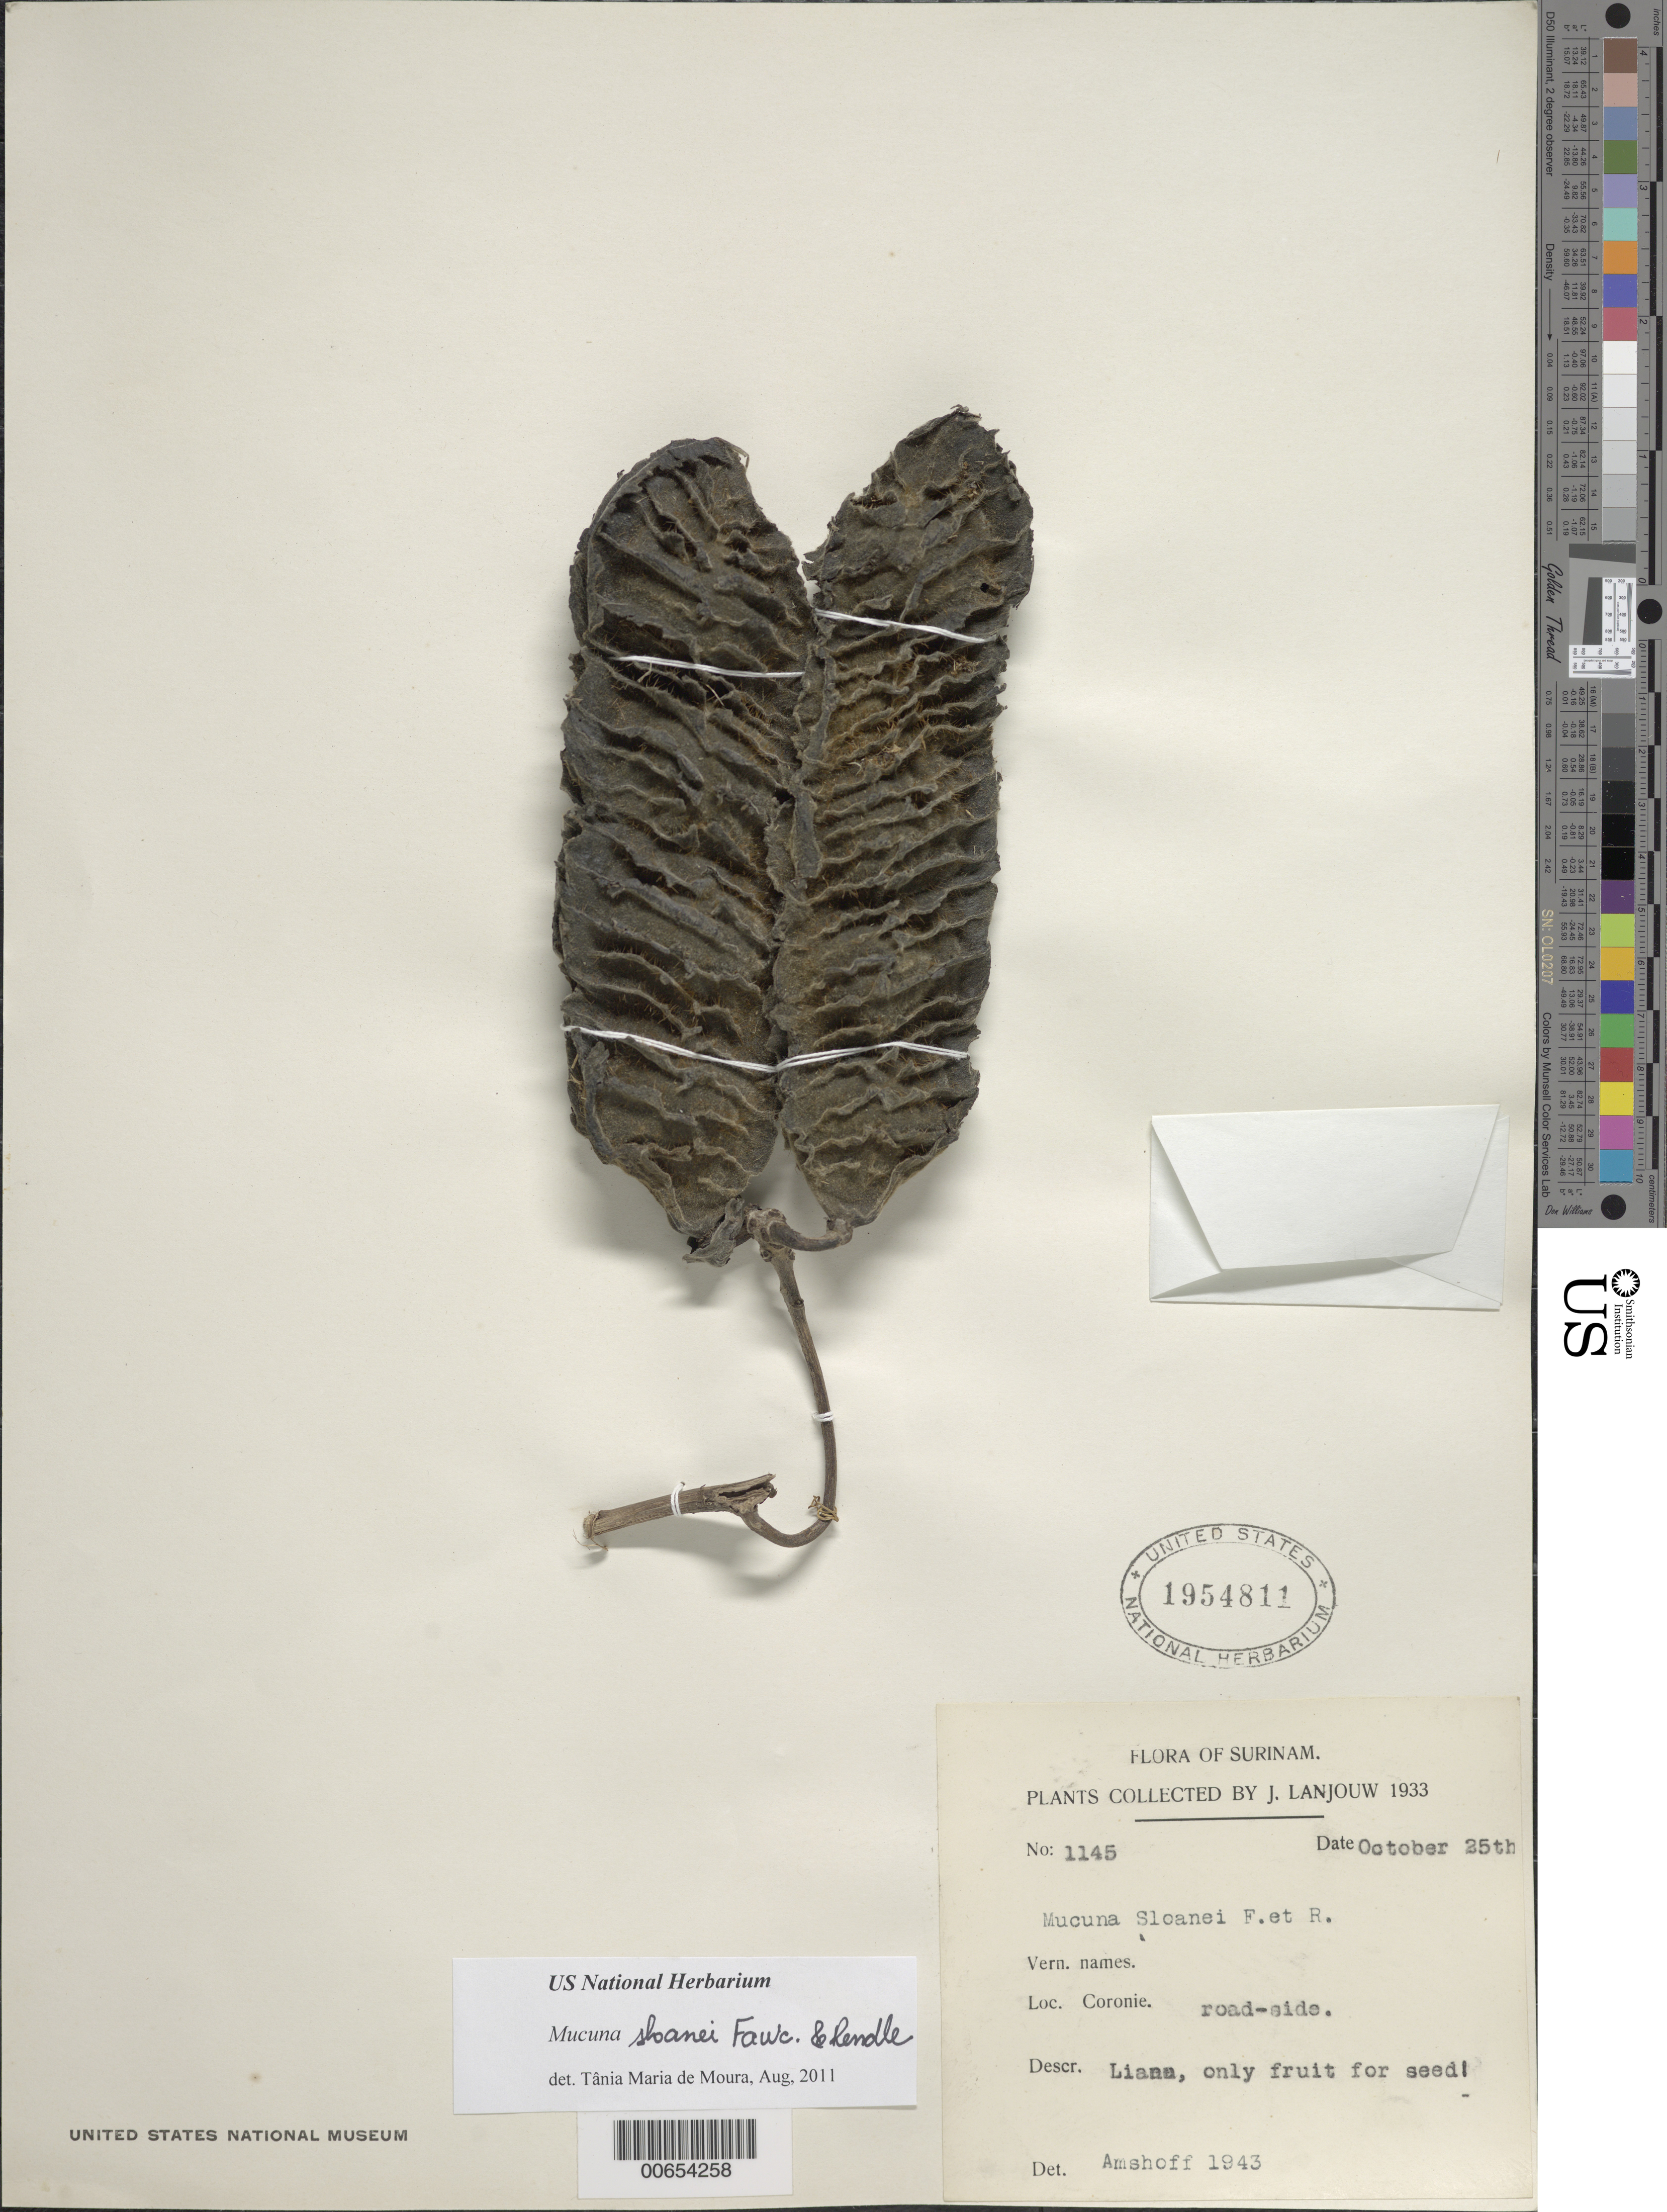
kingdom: Plantae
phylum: Tracheophyta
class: Magnoliopsida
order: Fabales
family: Fabaceae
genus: Mucuna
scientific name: Mucuna sloanei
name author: Fawc. & Rendle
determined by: Moura, T. M. de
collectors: J. Lanjouw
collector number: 1145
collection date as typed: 25-Oct-33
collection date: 1933-10-25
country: Suriname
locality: Coronie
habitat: Roadside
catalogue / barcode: US 1954811